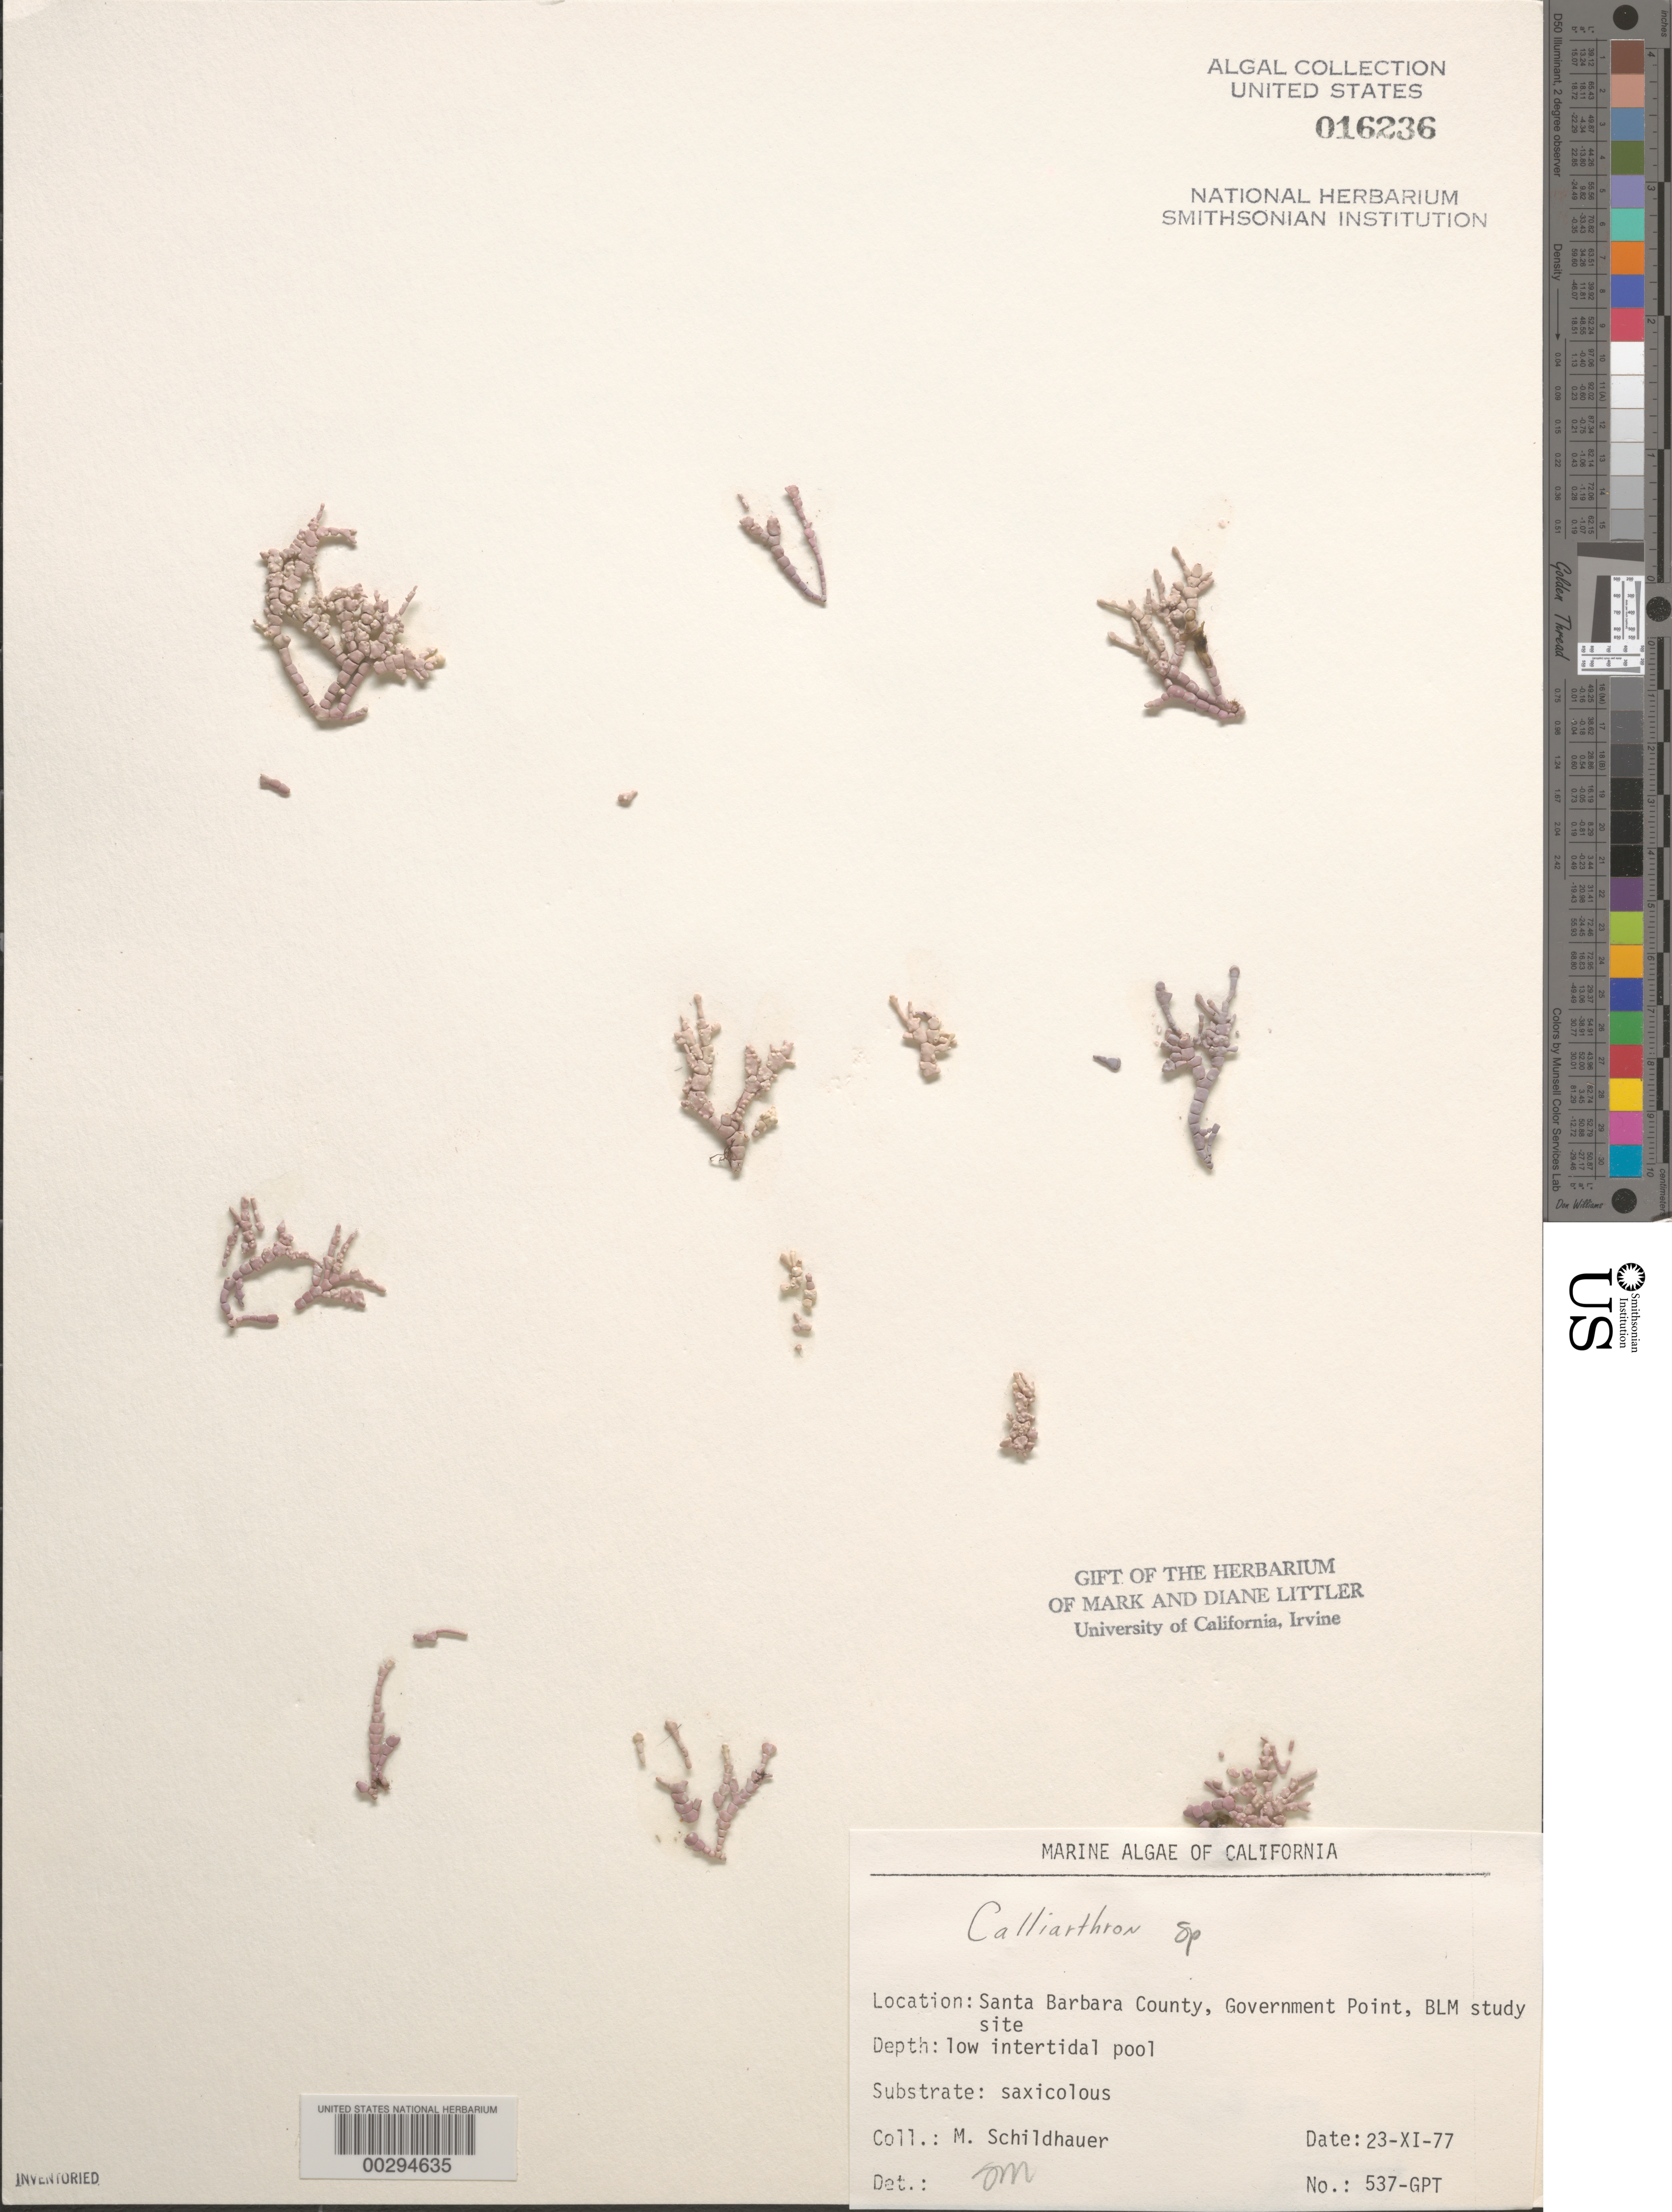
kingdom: Plantae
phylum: Rhodophyta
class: Florideophyceae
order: Corallinales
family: Corallinaceae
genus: Calliarthron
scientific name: Calliarthron sp.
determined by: Murray, S. N.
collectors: M. Schildhauer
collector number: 537-gpt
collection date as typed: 23 Nov 1977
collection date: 1977-11-23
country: United States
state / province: California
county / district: Santa Barbara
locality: Government Point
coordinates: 34 26'31"N, 120 24'06"W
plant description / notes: BLM-SOCALBIGHT Rocky Intertidal Survey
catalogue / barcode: US 16236